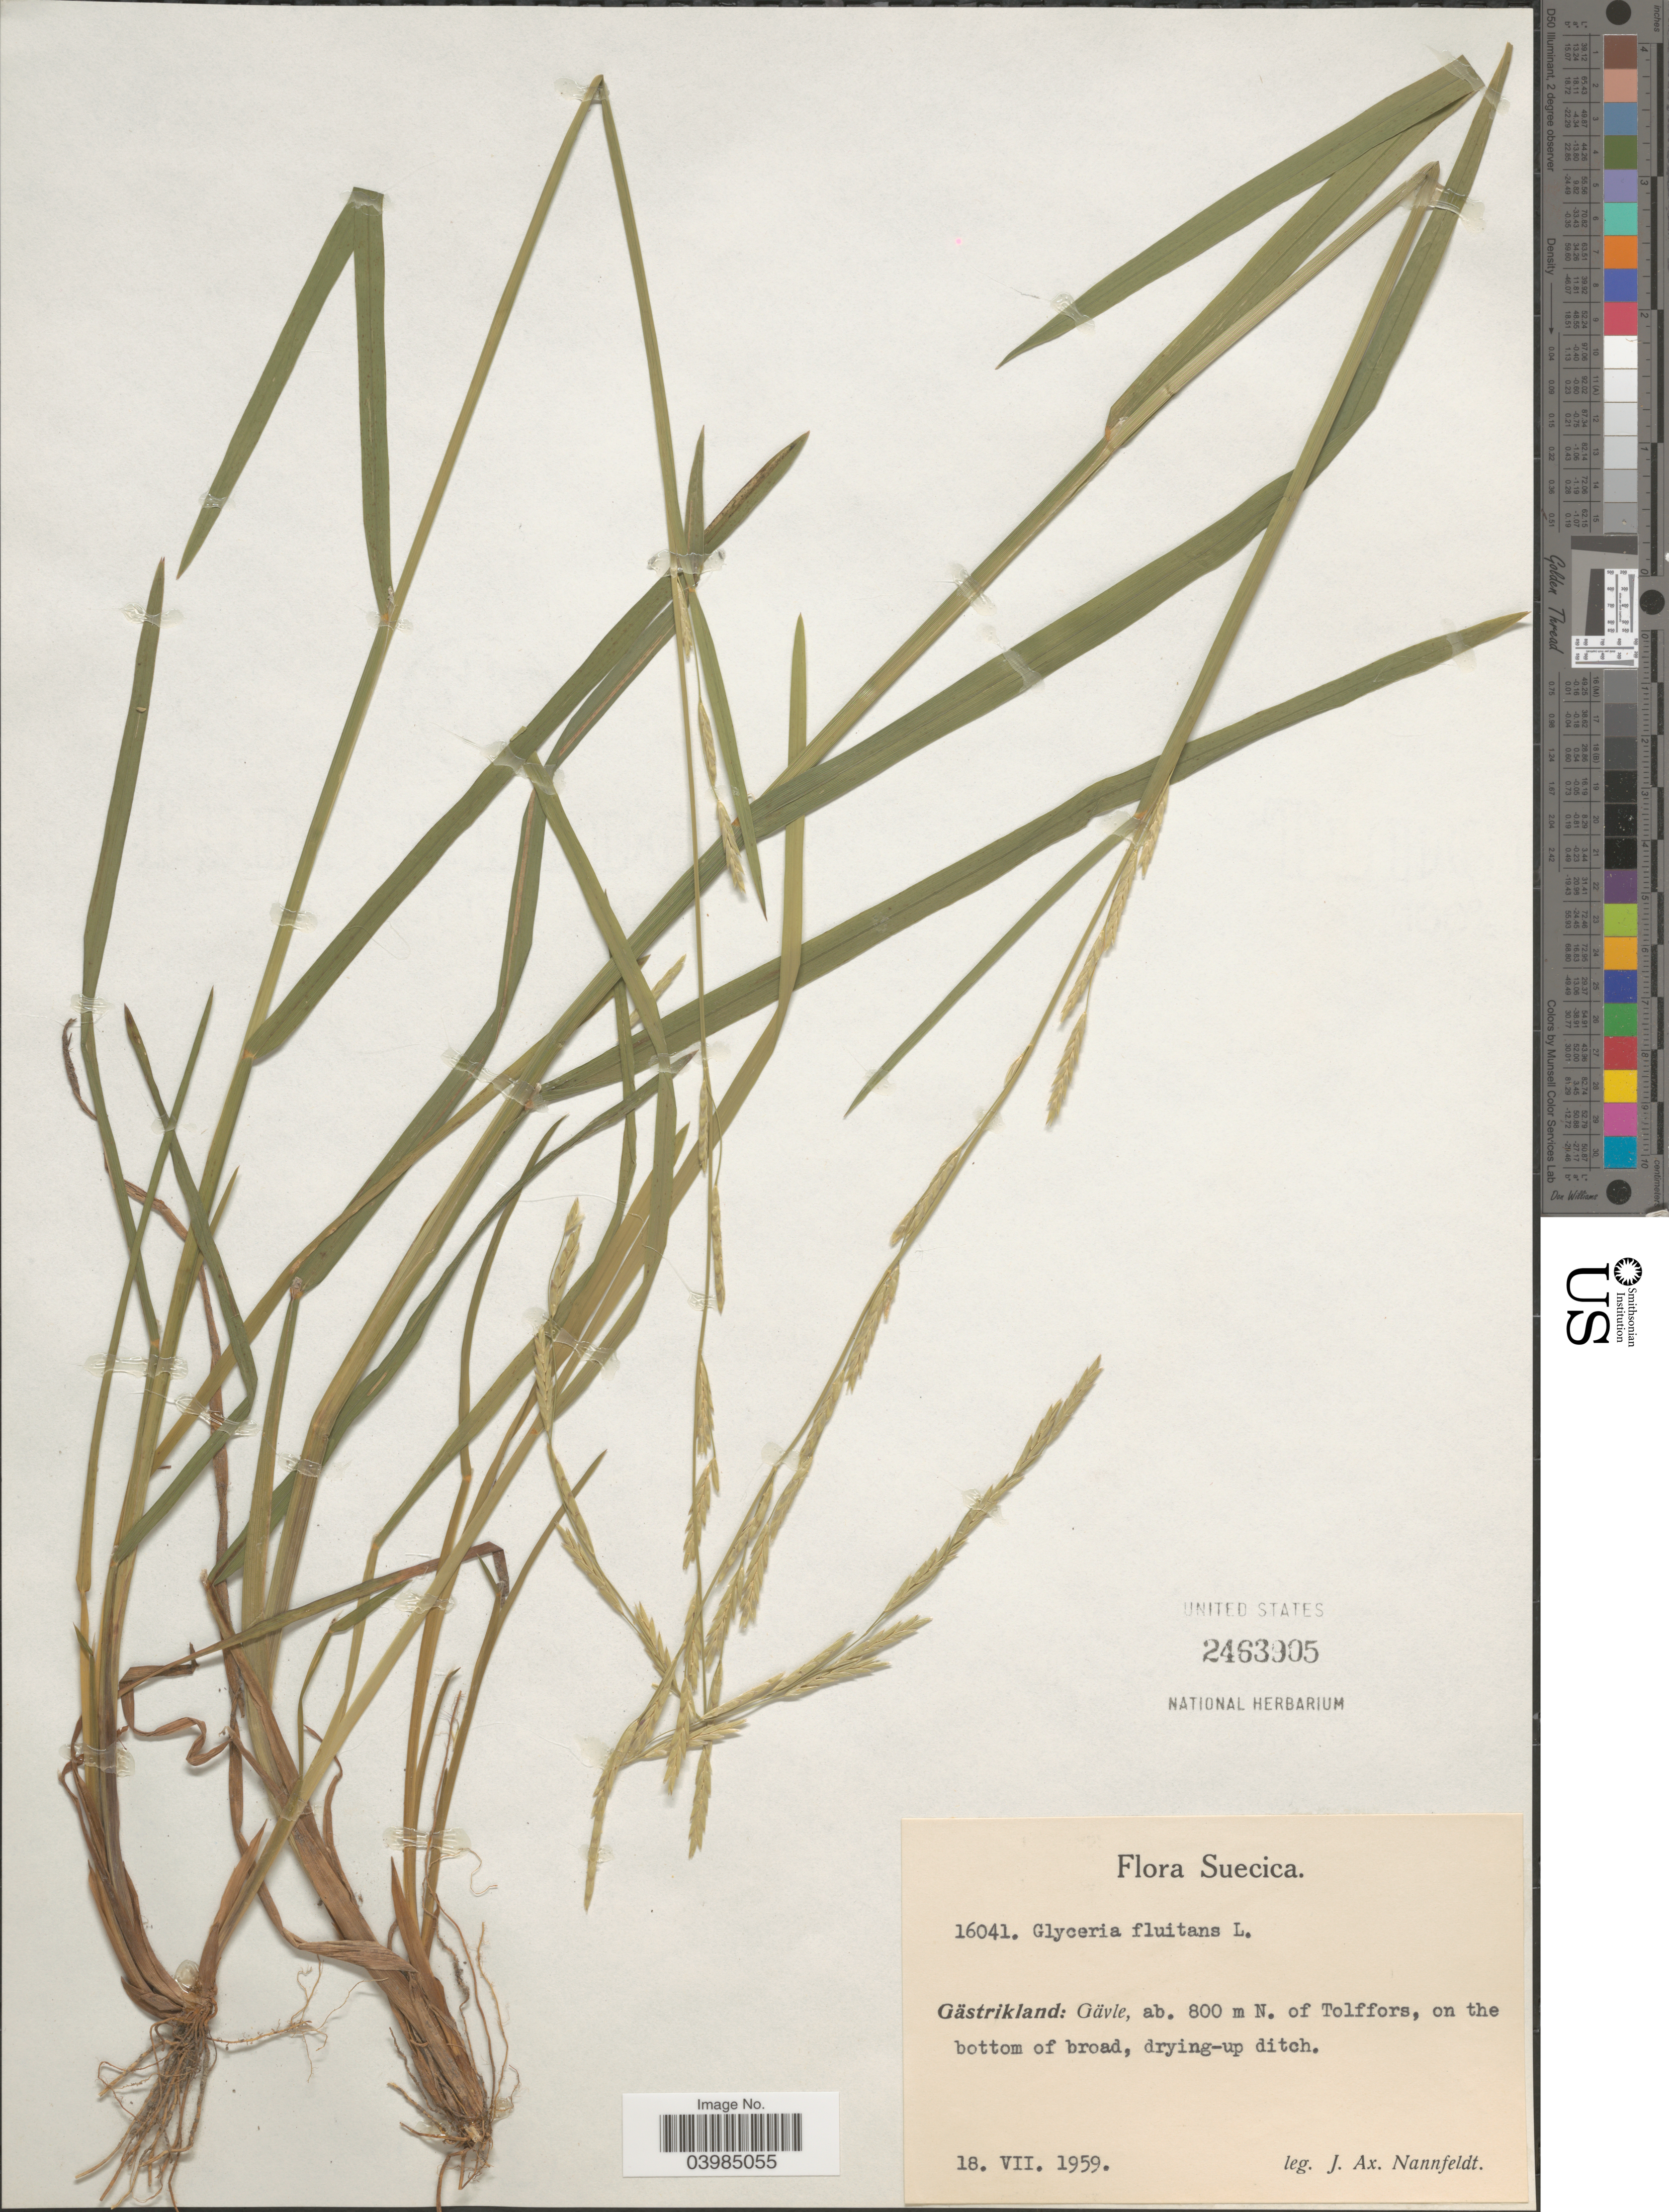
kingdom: Plantae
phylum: Tracheophyta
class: Liliopsida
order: Poales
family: Poaceae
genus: Glyceria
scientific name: Glyceria fluitans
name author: (L.) R. Br.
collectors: J. Nannfeldt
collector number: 16041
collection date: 1959-07-18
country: Sweden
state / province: Gavleborg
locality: Suecica. Gästrikland: Gävle, N. of Tolffors.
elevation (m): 800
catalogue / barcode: US 2463905